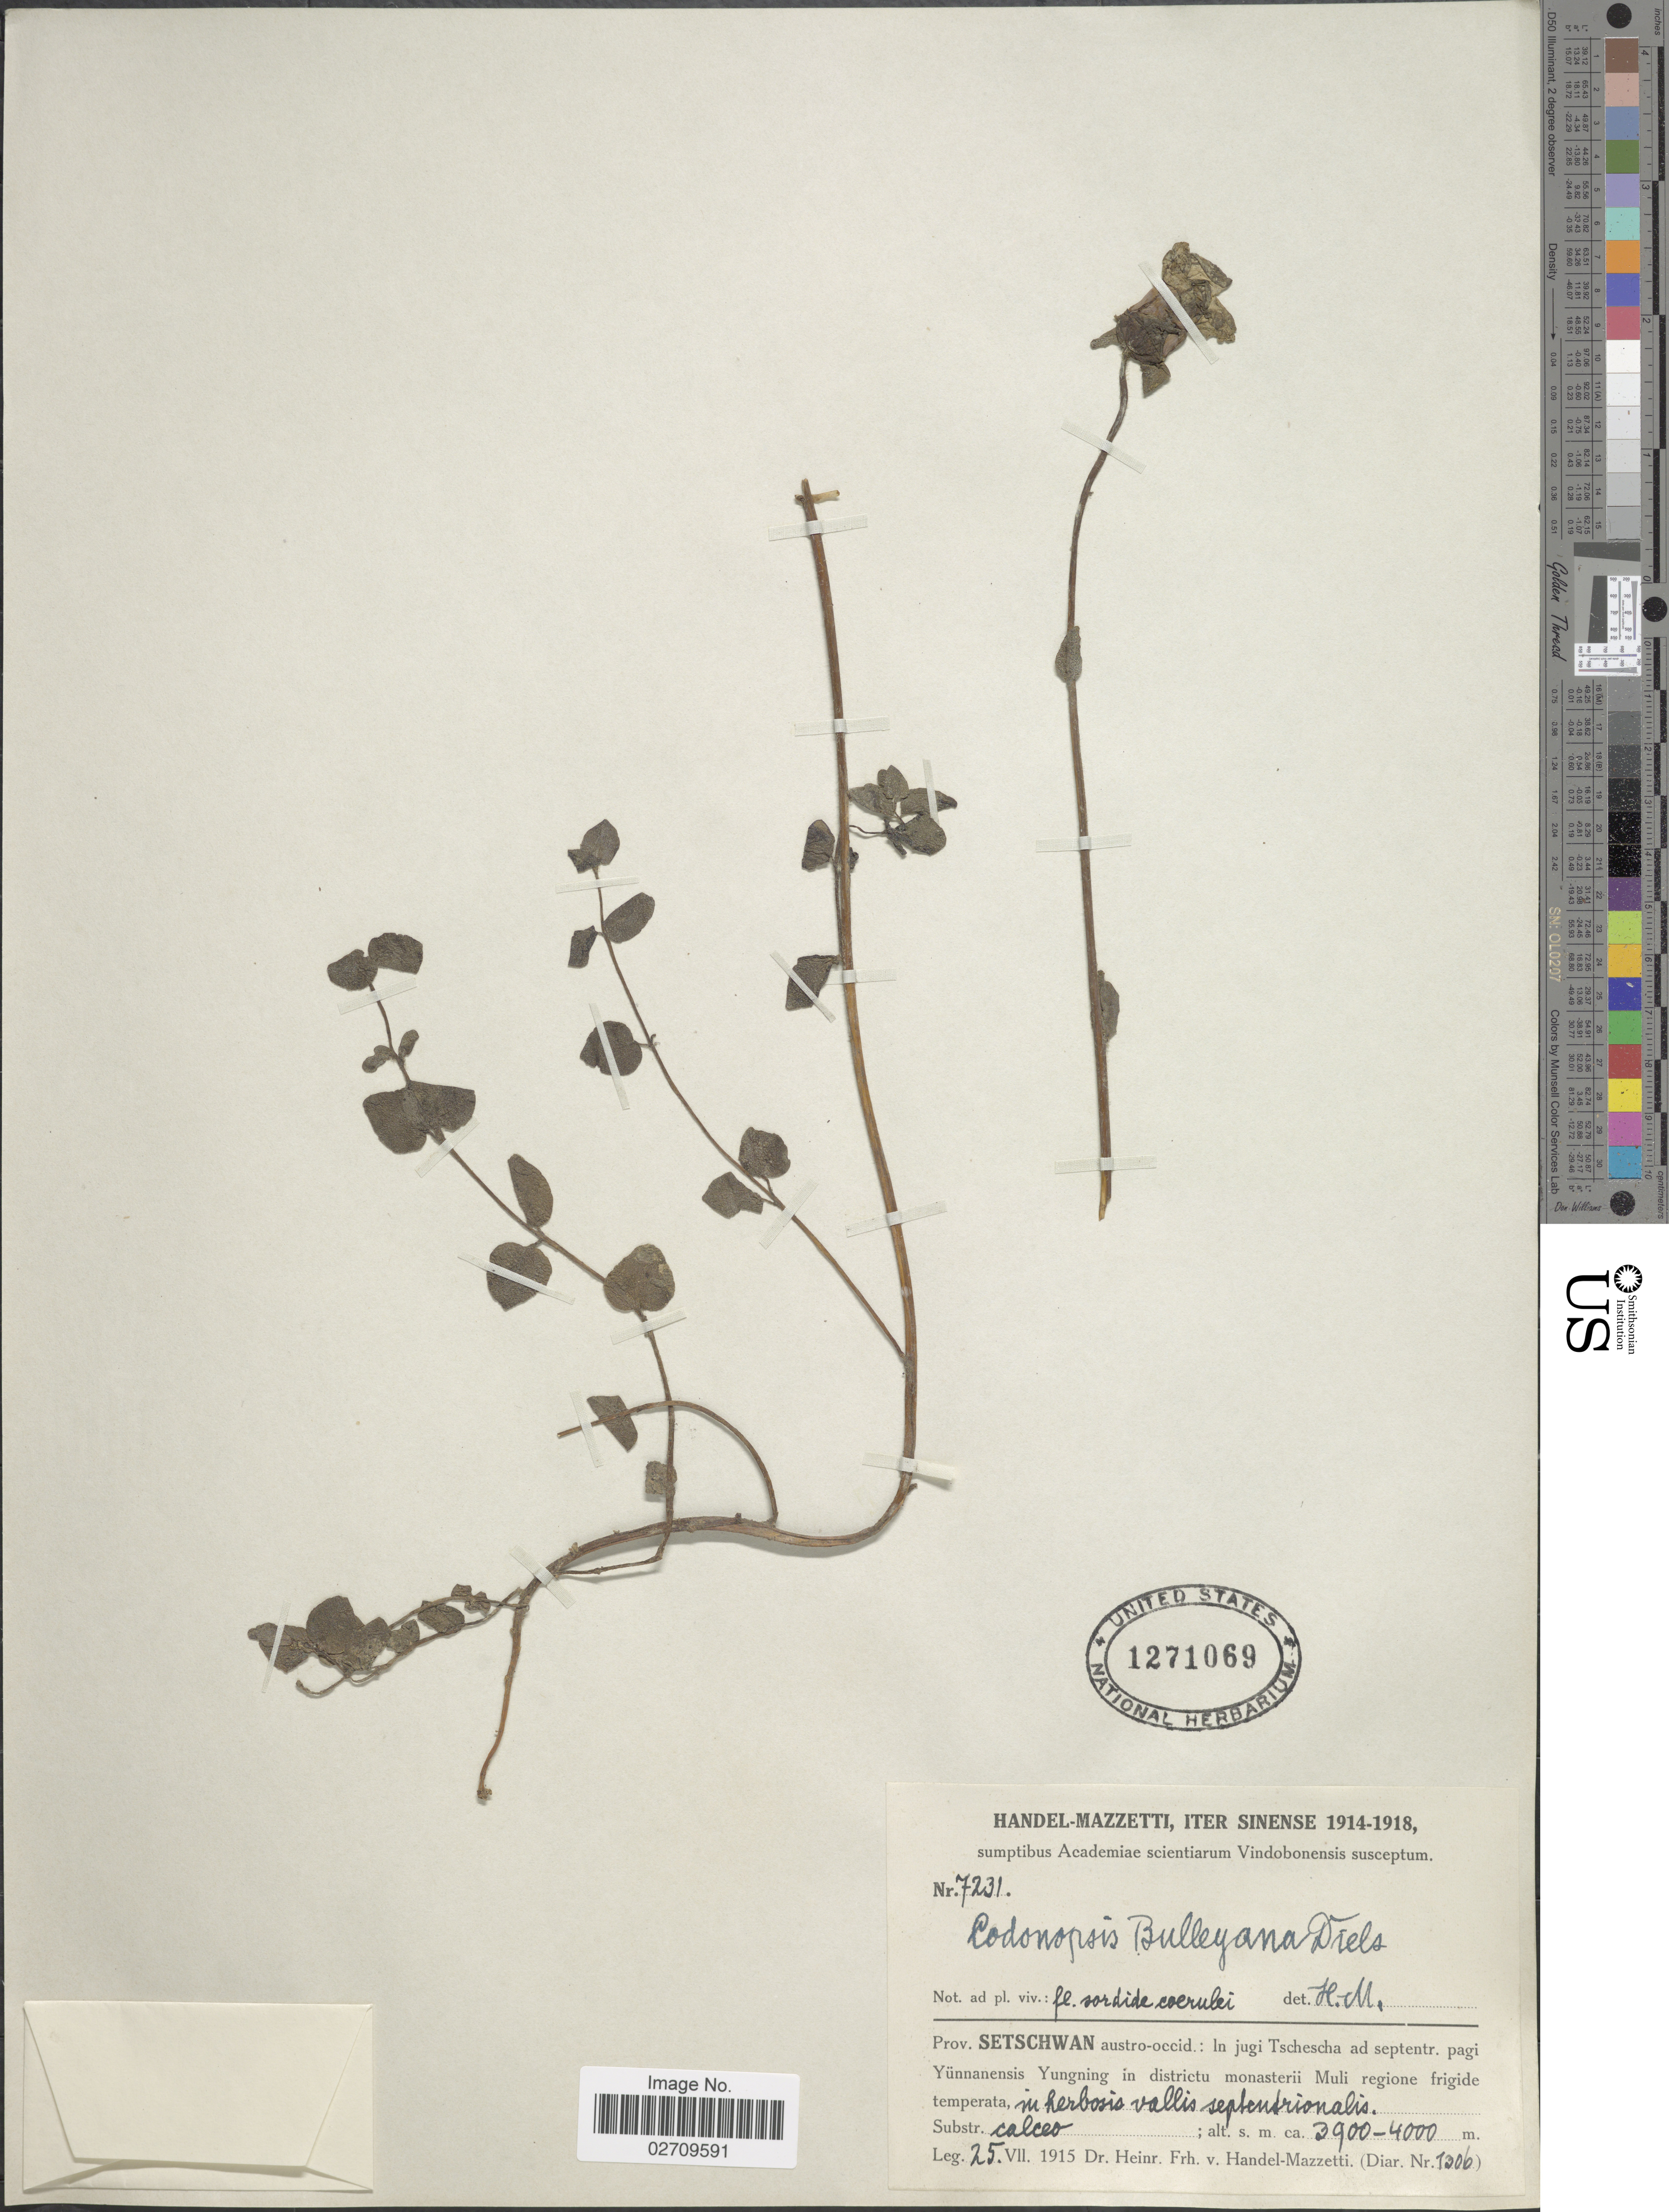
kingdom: Plantae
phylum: Tracheophyta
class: Magnoliopsida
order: Asterales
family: Campanulaceae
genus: Codonopsis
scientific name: Codonopsis bulleyana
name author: Forrest ex Diels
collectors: H. Handel-Mazzetti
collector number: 7231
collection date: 1915-07-25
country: China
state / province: Yunnan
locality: Prov. Setschwan austro-occid: In jugi Tchescha ad septentr. pagi Yunnanensis Yungning in districtu monasterii Muli regione frigide temperata in herbosis vallis septentrionalis, Substr. Calceo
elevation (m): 3900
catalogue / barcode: US 1271069